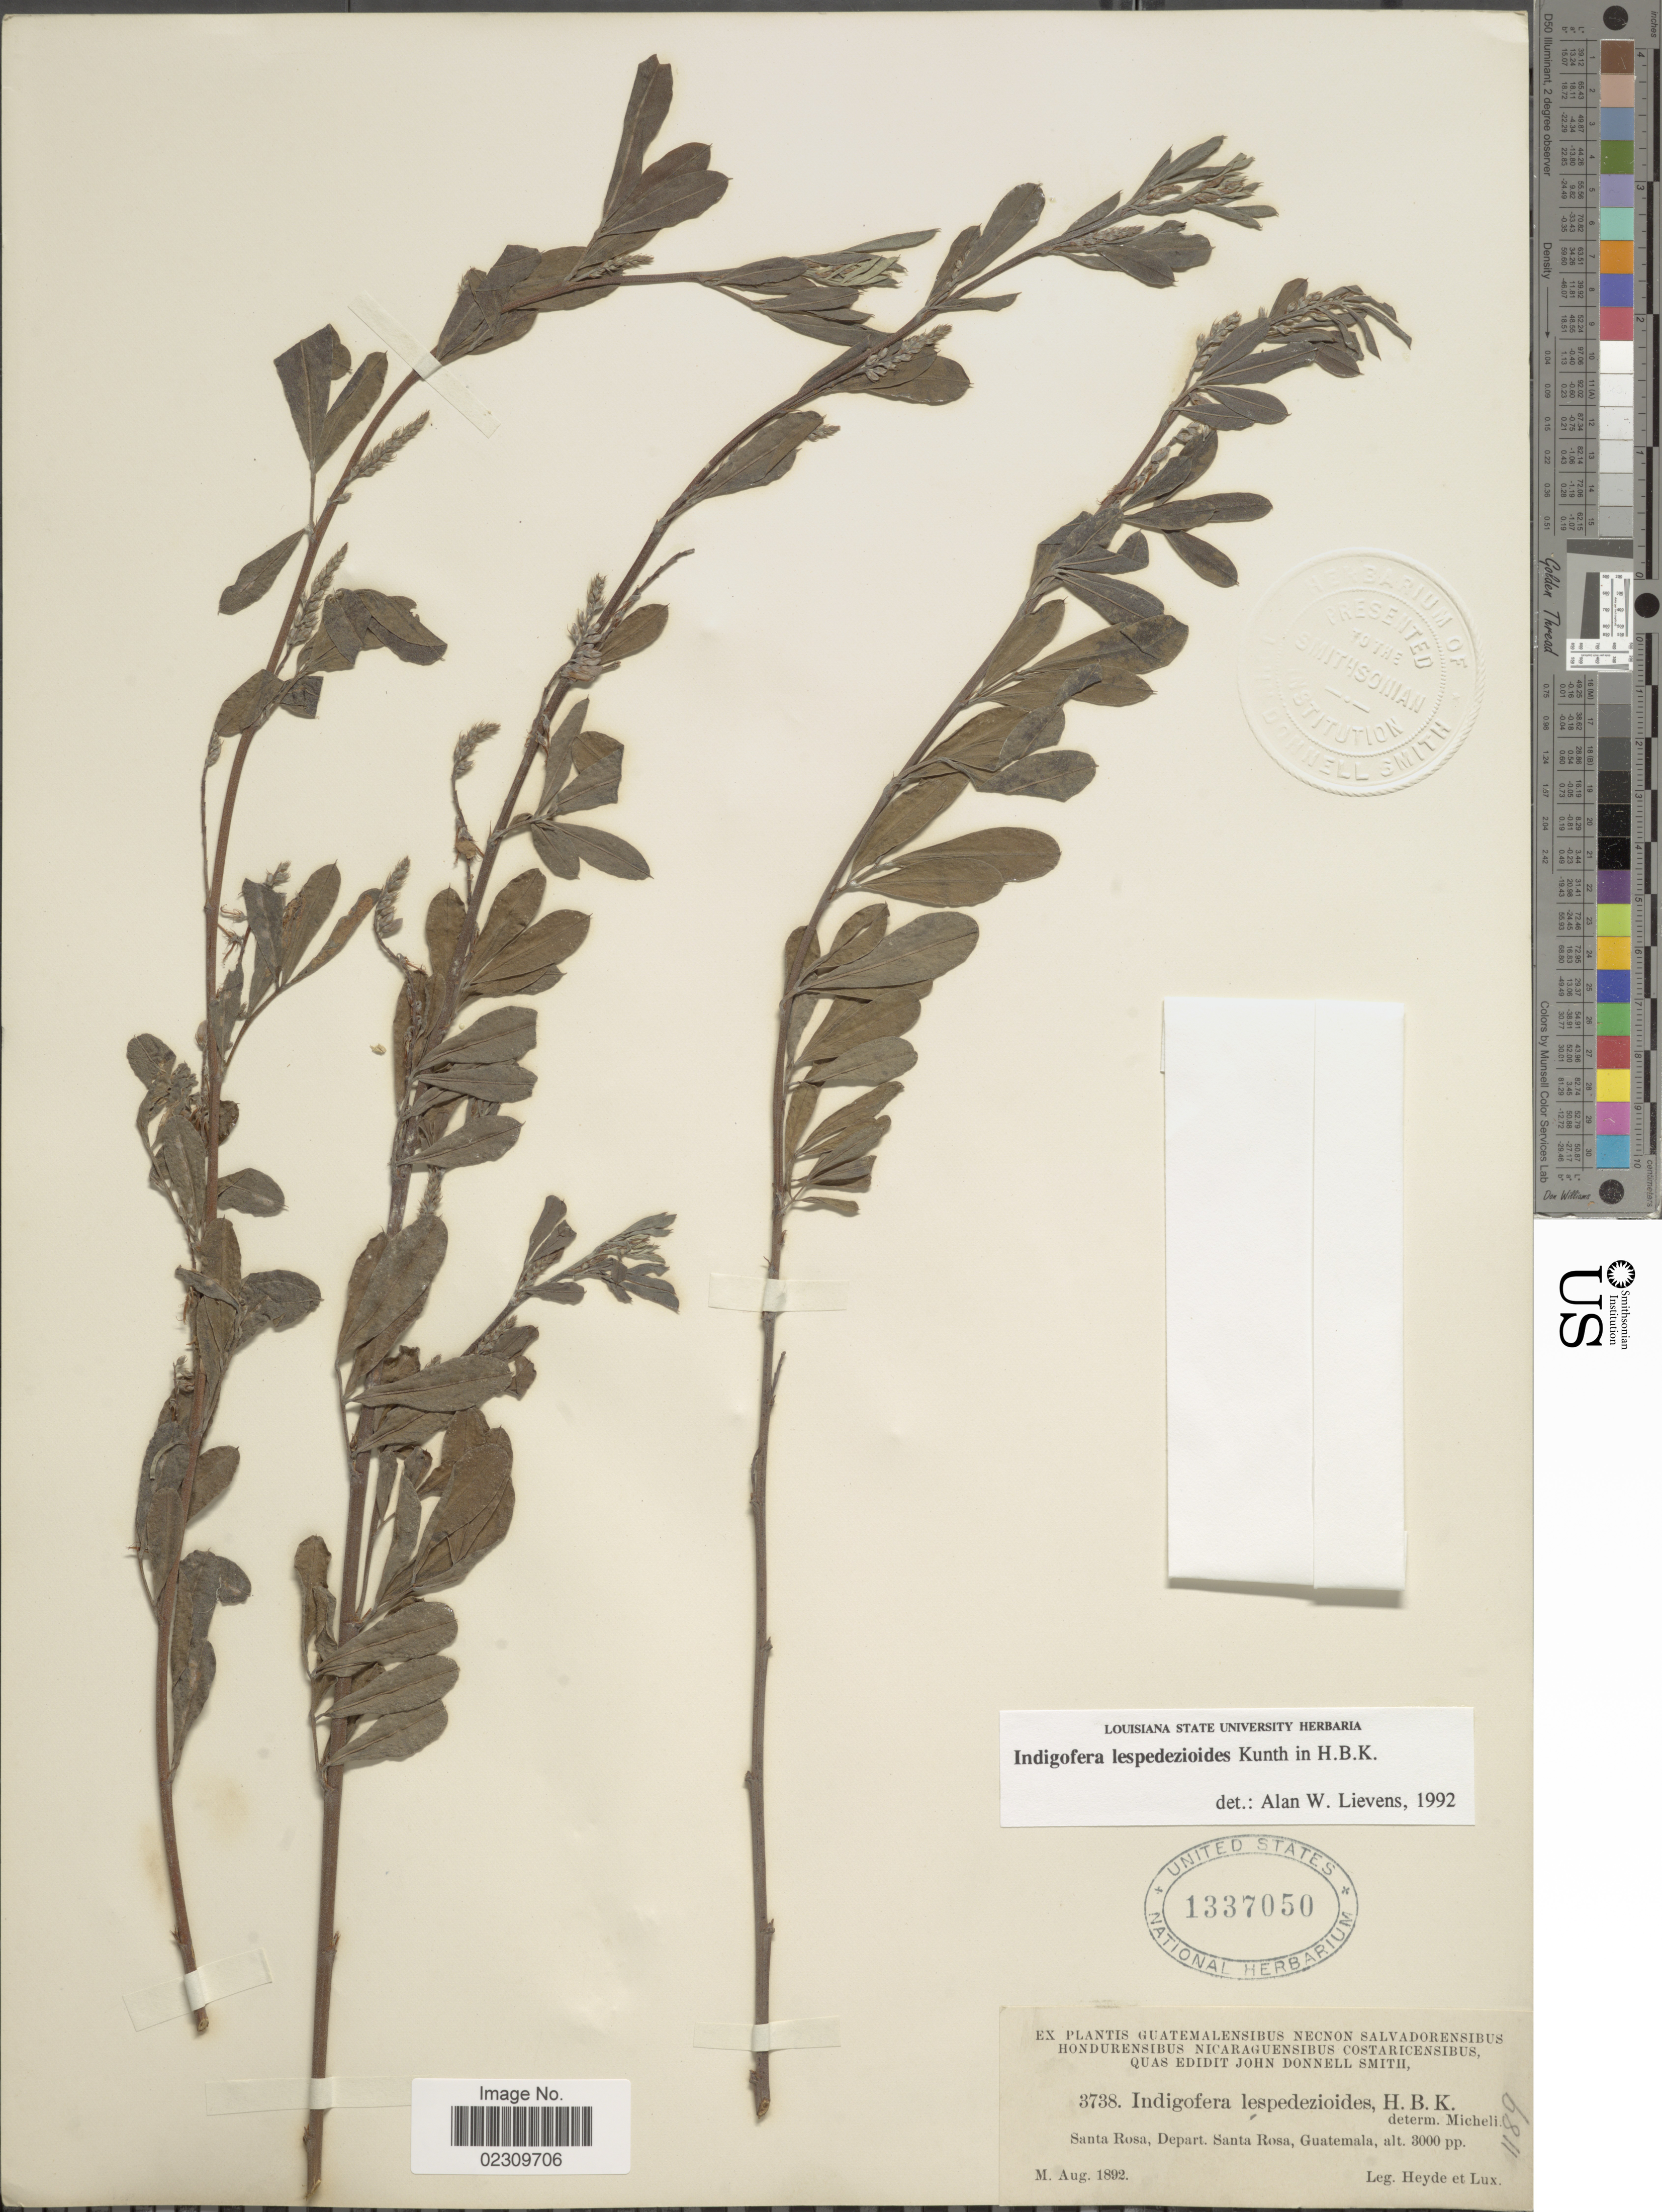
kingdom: Plantae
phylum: Tracheophyta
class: Magnoliopsida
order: Fabales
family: Fabaceae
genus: Indigofera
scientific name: Indigofera lespedezioides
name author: Kunth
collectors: Heyde & Lux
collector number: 3738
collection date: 1892-08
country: Guatemala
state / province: Santa Rosa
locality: Santa Rosa, Depart. Santa Rosa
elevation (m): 914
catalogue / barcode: US 1337050